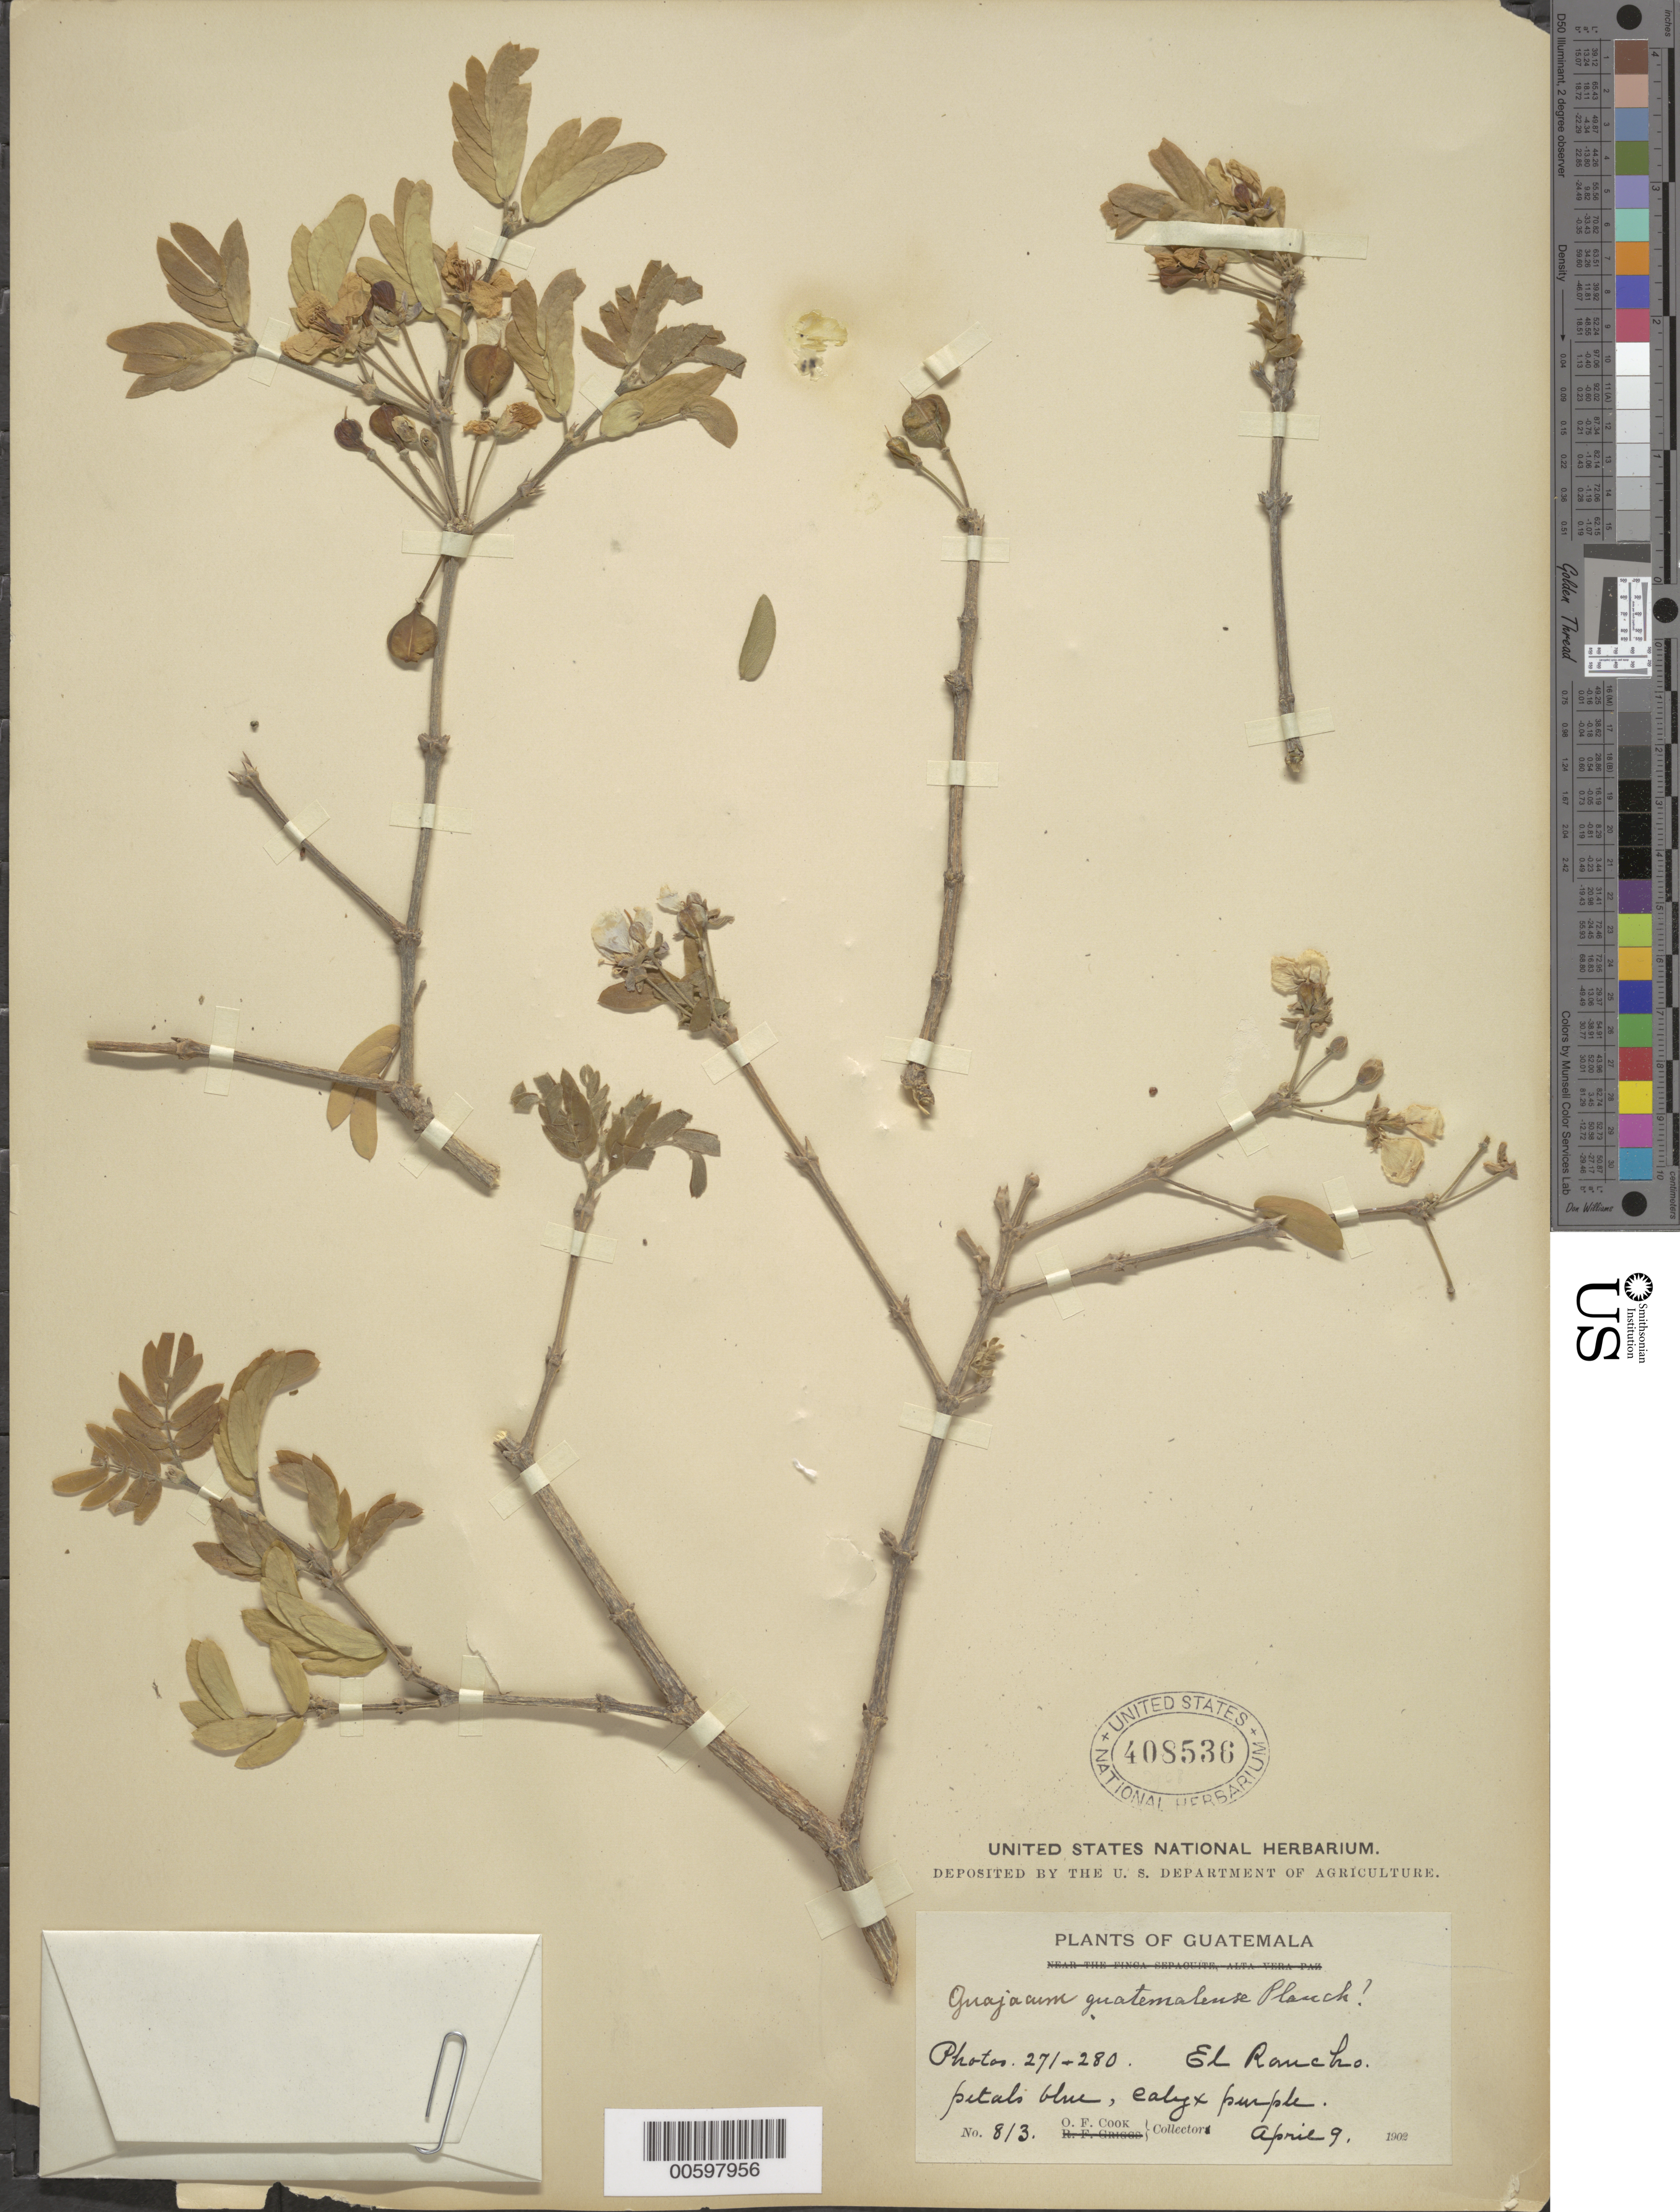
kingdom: Plantae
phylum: Tracheophyta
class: Magnoliopsida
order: Zygophyllales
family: Zygophyllaceae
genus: Guaiacum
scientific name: Guaiacum sanctum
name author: L.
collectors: O. F. Cook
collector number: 813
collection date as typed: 09 Apr 1902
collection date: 1902-04-09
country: Guatemala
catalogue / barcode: US 408536